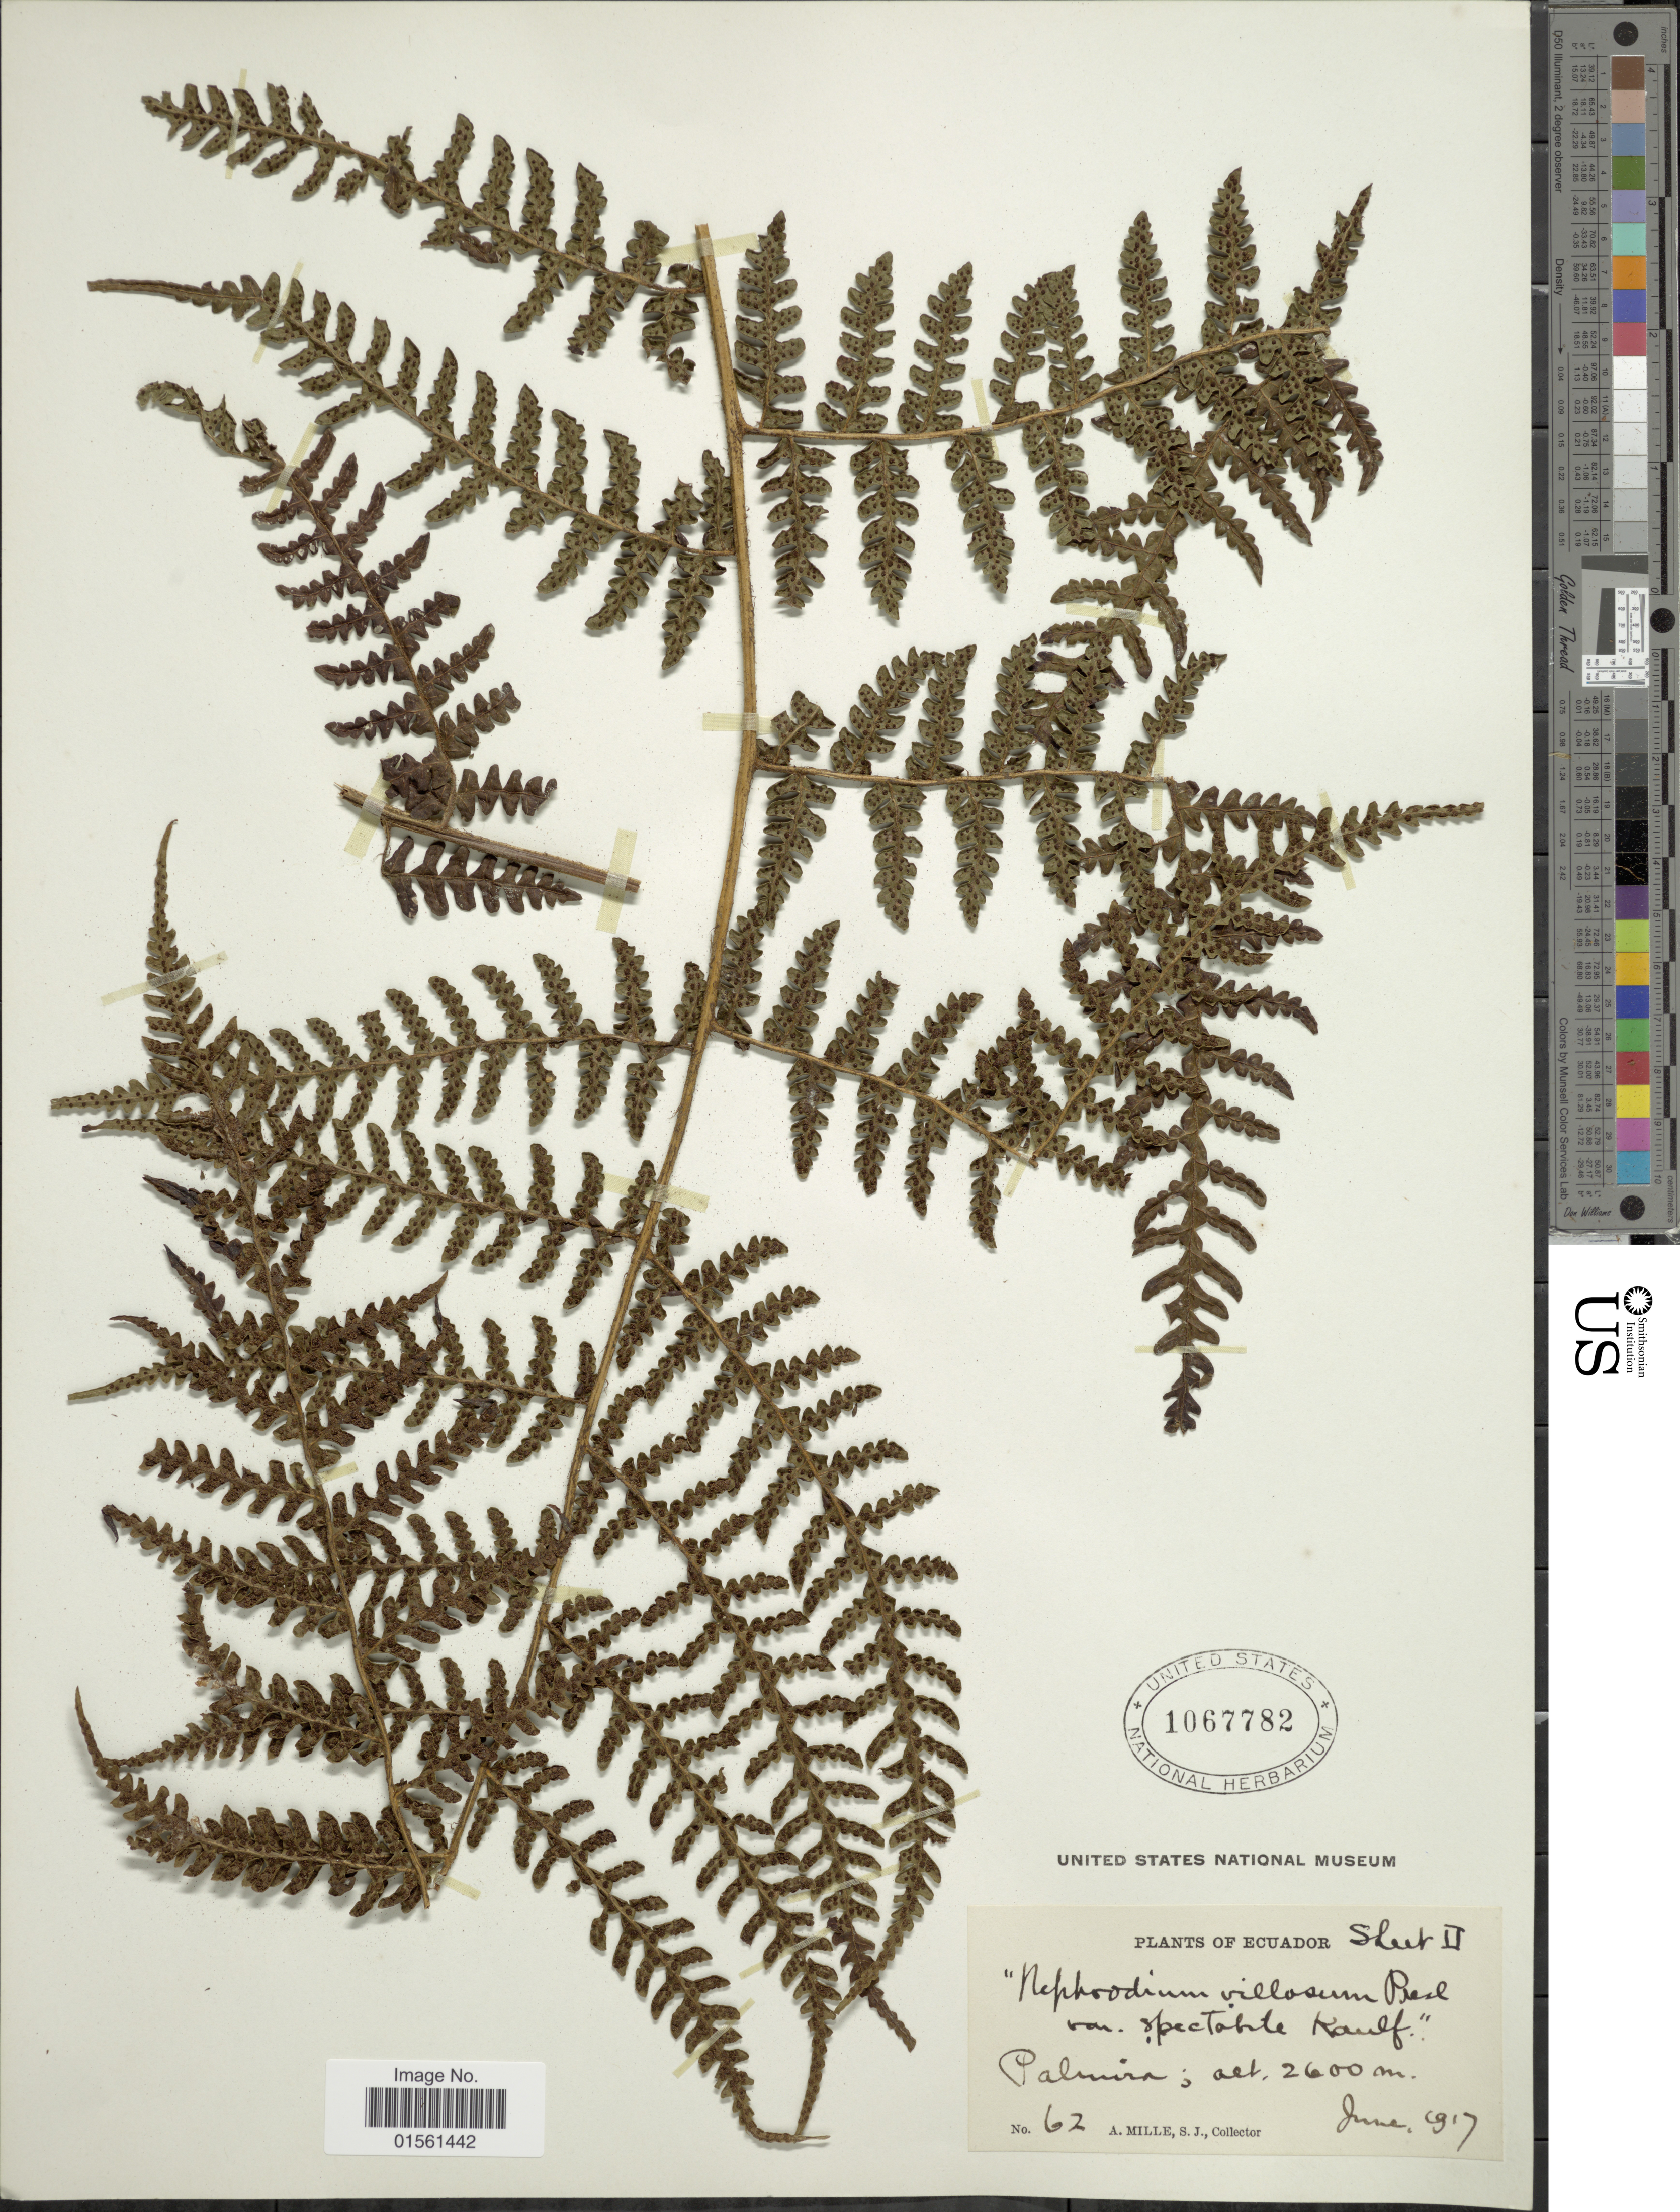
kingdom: Plantae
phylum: Tracheophyta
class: Polypodiopsida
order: Polypodiales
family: Dryopteridaceae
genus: Megalastrum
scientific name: Megalastrum sp.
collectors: A. Mille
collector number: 62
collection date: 1917-06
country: Ecuador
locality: Palmira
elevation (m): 2600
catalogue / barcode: US 1067782